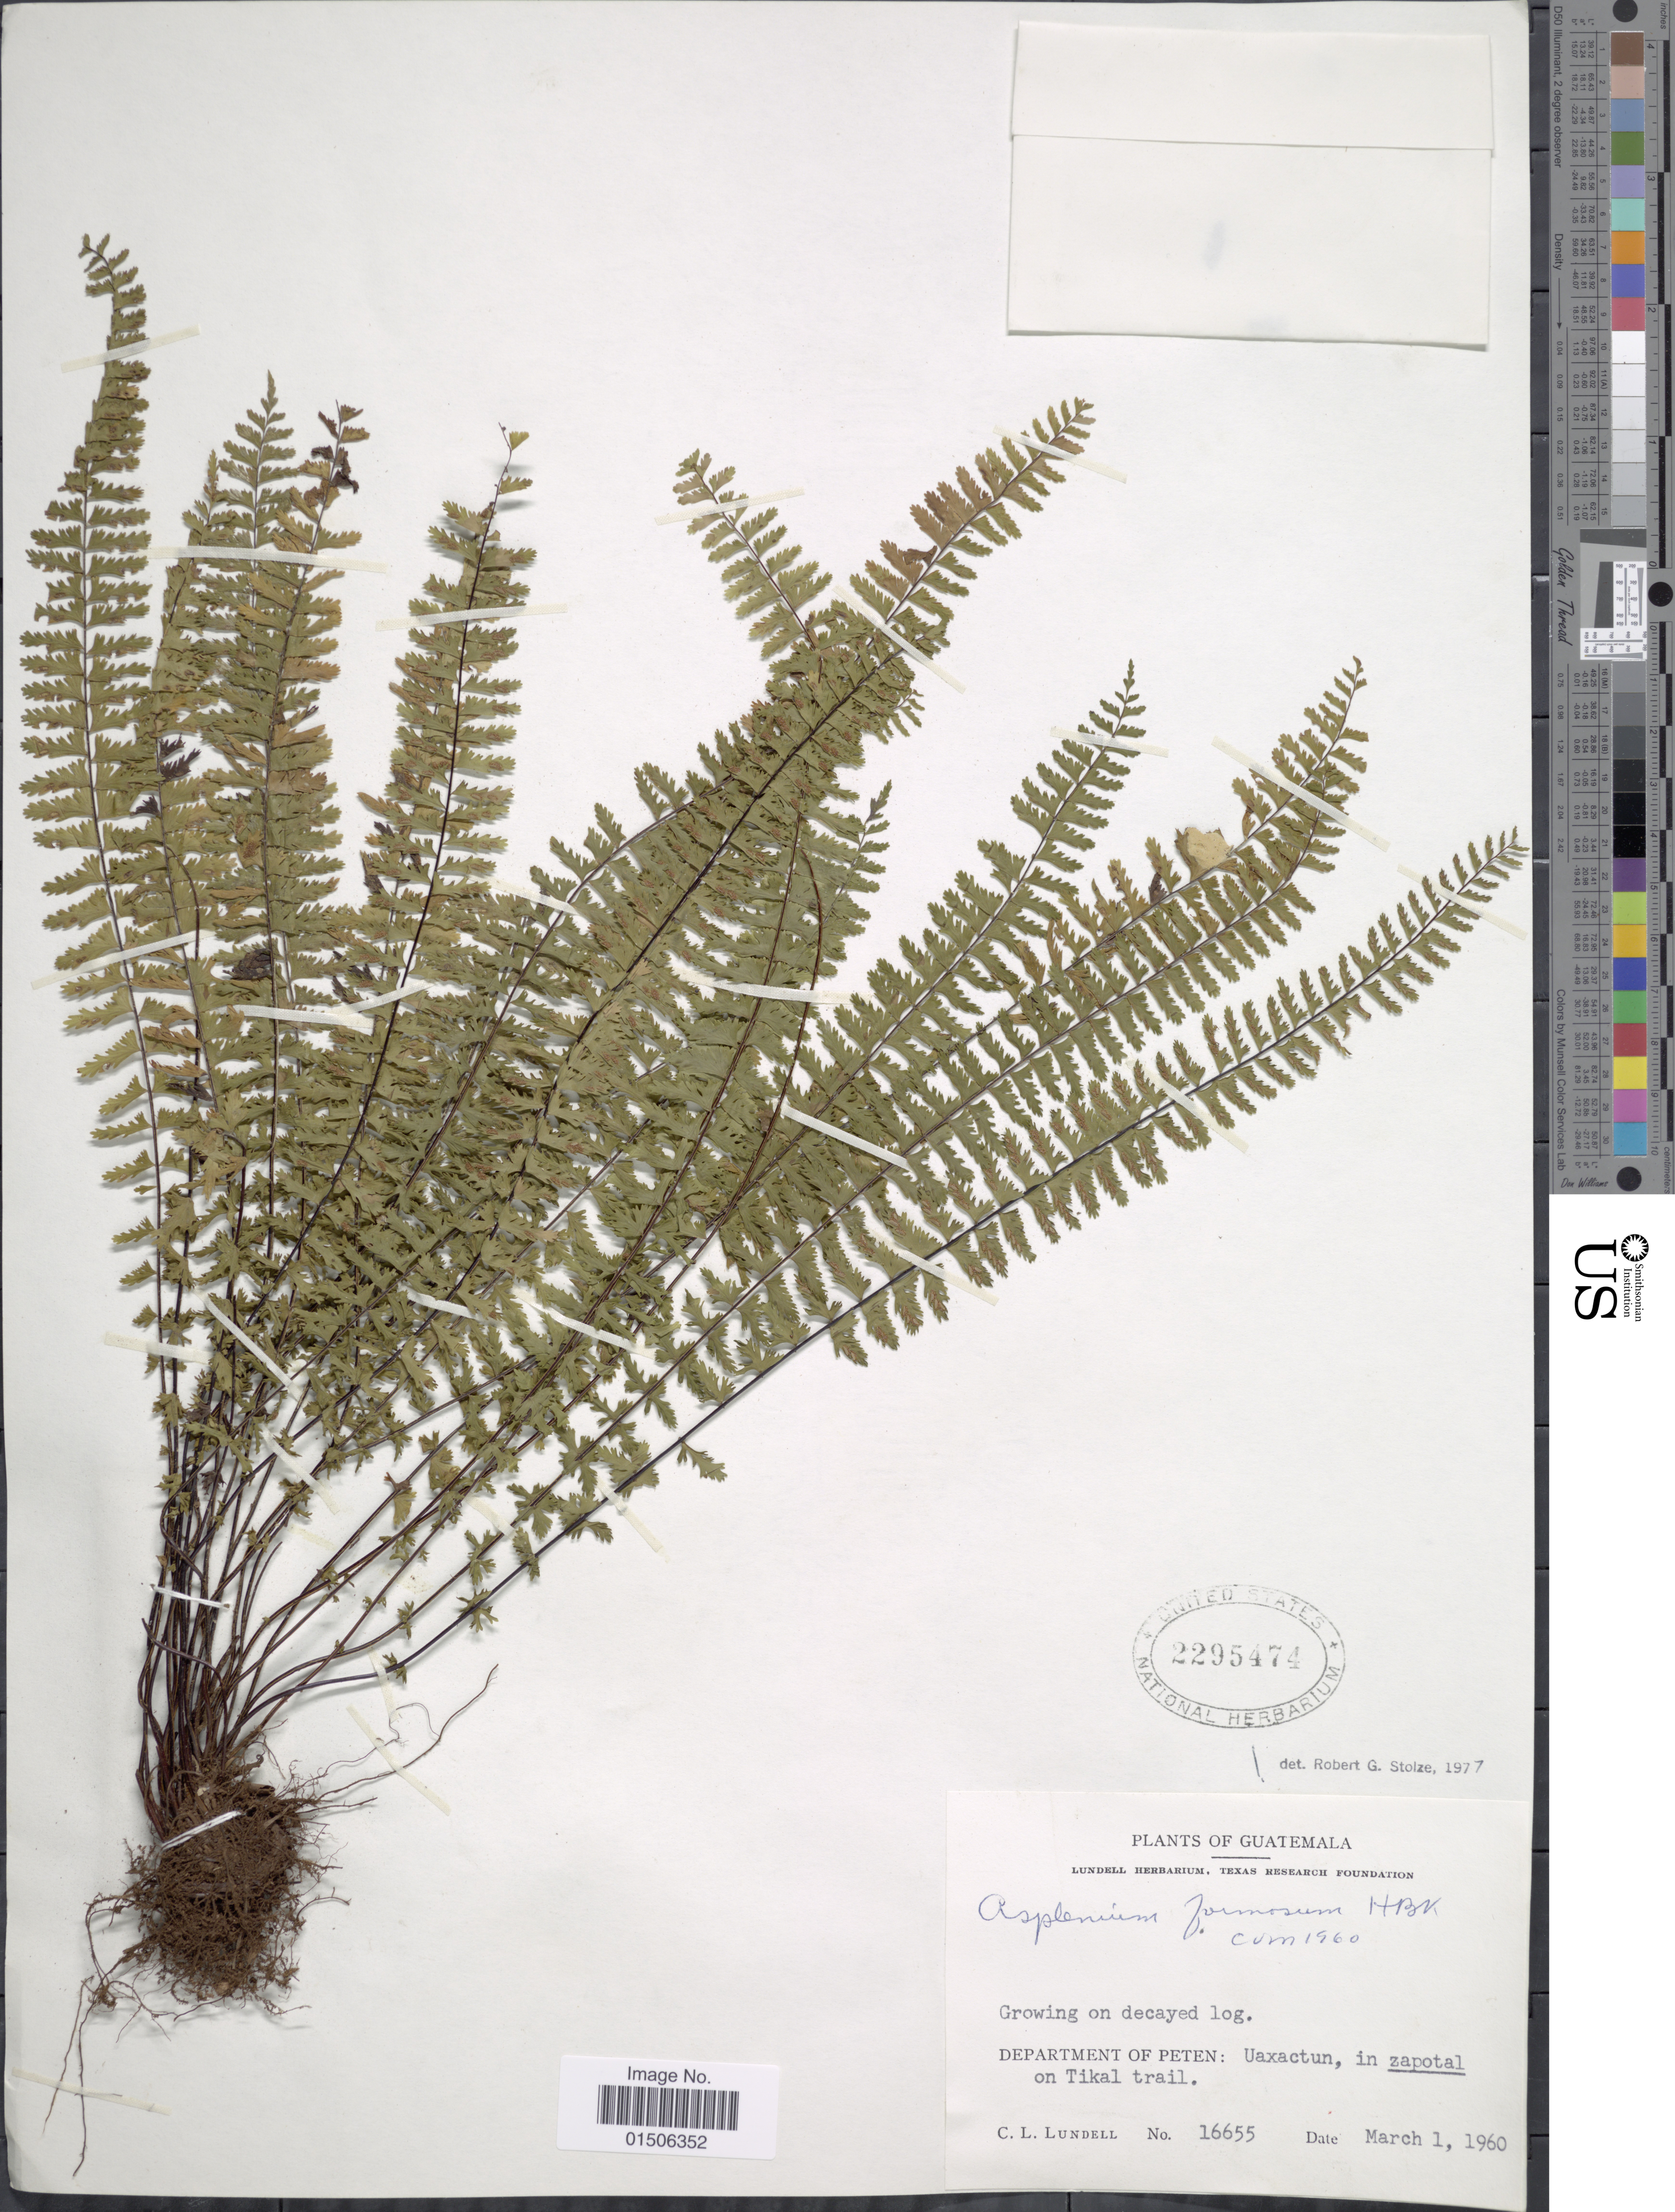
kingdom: Plantae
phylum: Tracheophyta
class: Polypodiopsida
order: Polypodiales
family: Aspleniaceae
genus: Asplenium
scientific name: Asplenium formosum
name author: Willd.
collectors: C. L. Lundell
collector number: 16655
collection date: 1960-03-01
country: Guatemala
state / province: El Petén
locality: Growing on decayed log, Department of Peten: Uaxactun, in zapotal on Tikal trail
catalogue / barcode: US 2295474